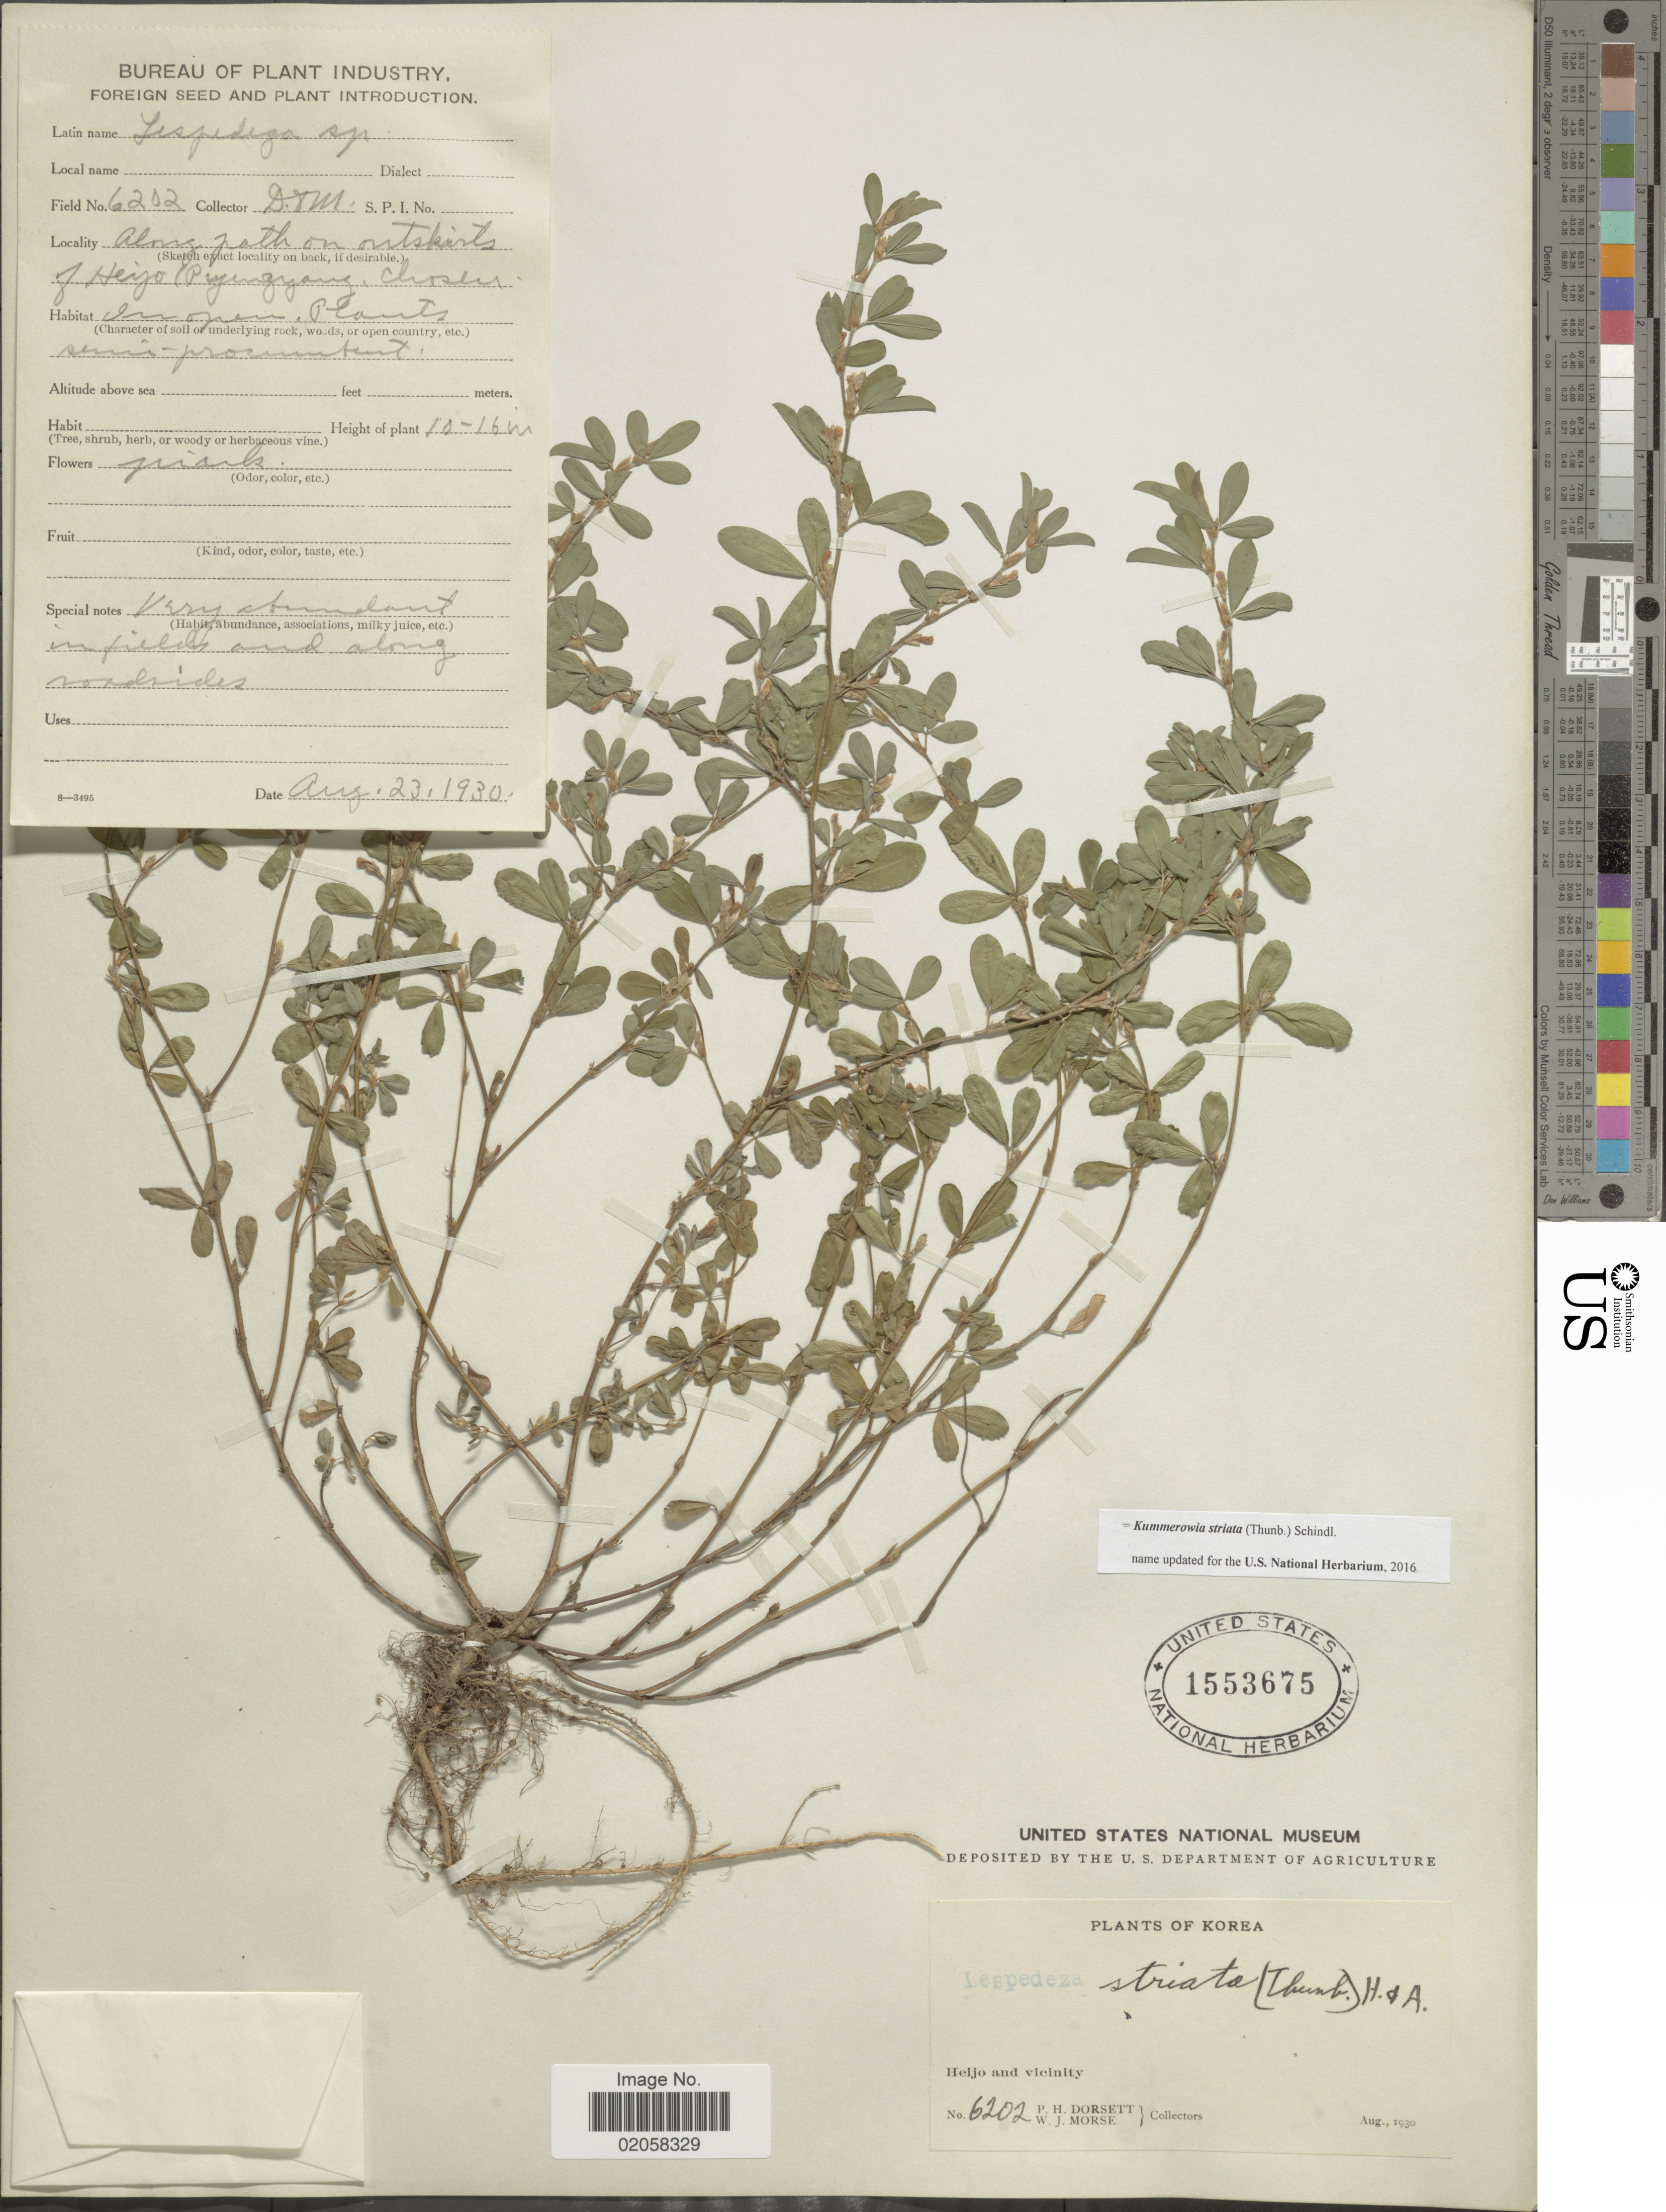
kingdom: Plantae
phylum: Tracheophyta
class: Magnoliopsida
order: Fabales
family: Fabaceae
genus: Kummerowia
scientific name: Kummerowia striata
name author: (Thunb.) Schindl.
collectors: P. H. Dorsett & W. J. Morse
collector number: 6202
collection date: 1930-08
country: North Korea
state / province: P'yongyang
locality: Heijo and vicinity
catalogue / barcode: US 1553675